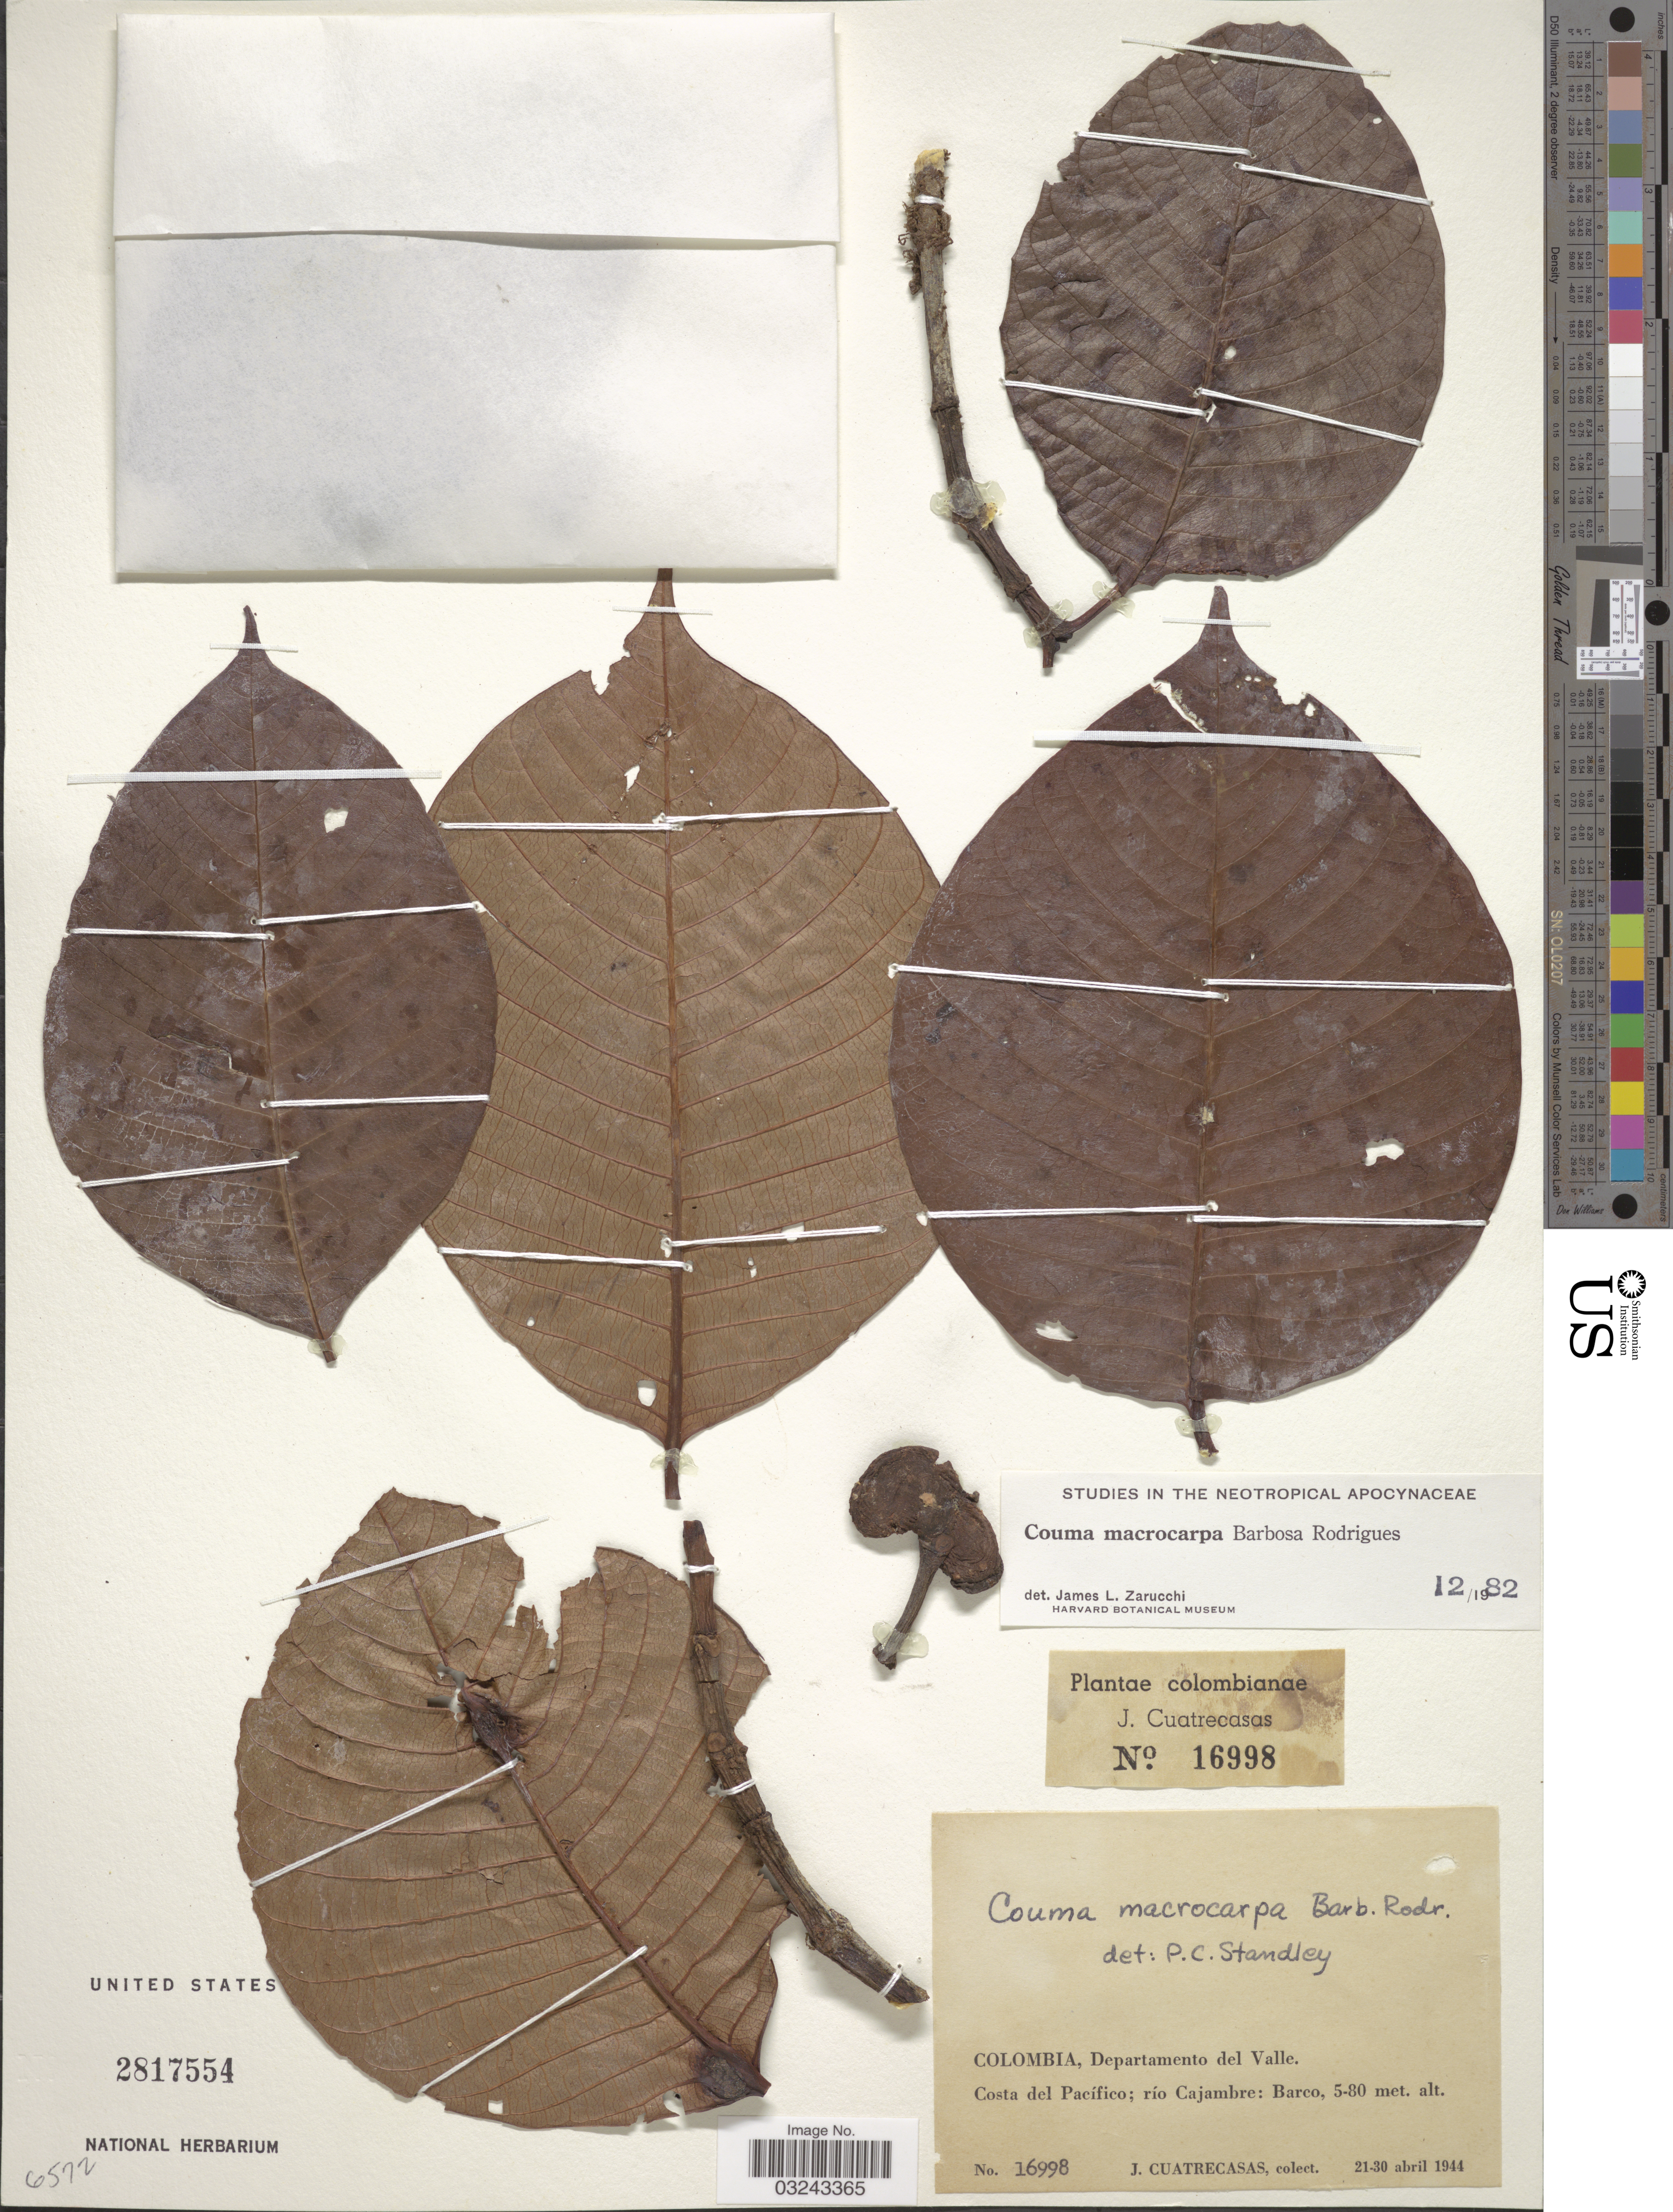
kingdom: Plantae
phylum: Tracheophyta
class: Magnoliopsida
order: Gentianales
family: Apocynaceae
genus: Couma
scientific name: Couma macrocarpa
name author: Barb. Rodr.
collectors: J. Cuatrecasas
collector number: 16998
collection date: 1944-04-21/1944-04-30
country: Colombia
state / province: Valle del Cauca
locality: Departamento del Valle, Costa del Pacífico; río Cajambre: Barco.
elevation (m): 5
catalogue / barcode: US 2817554